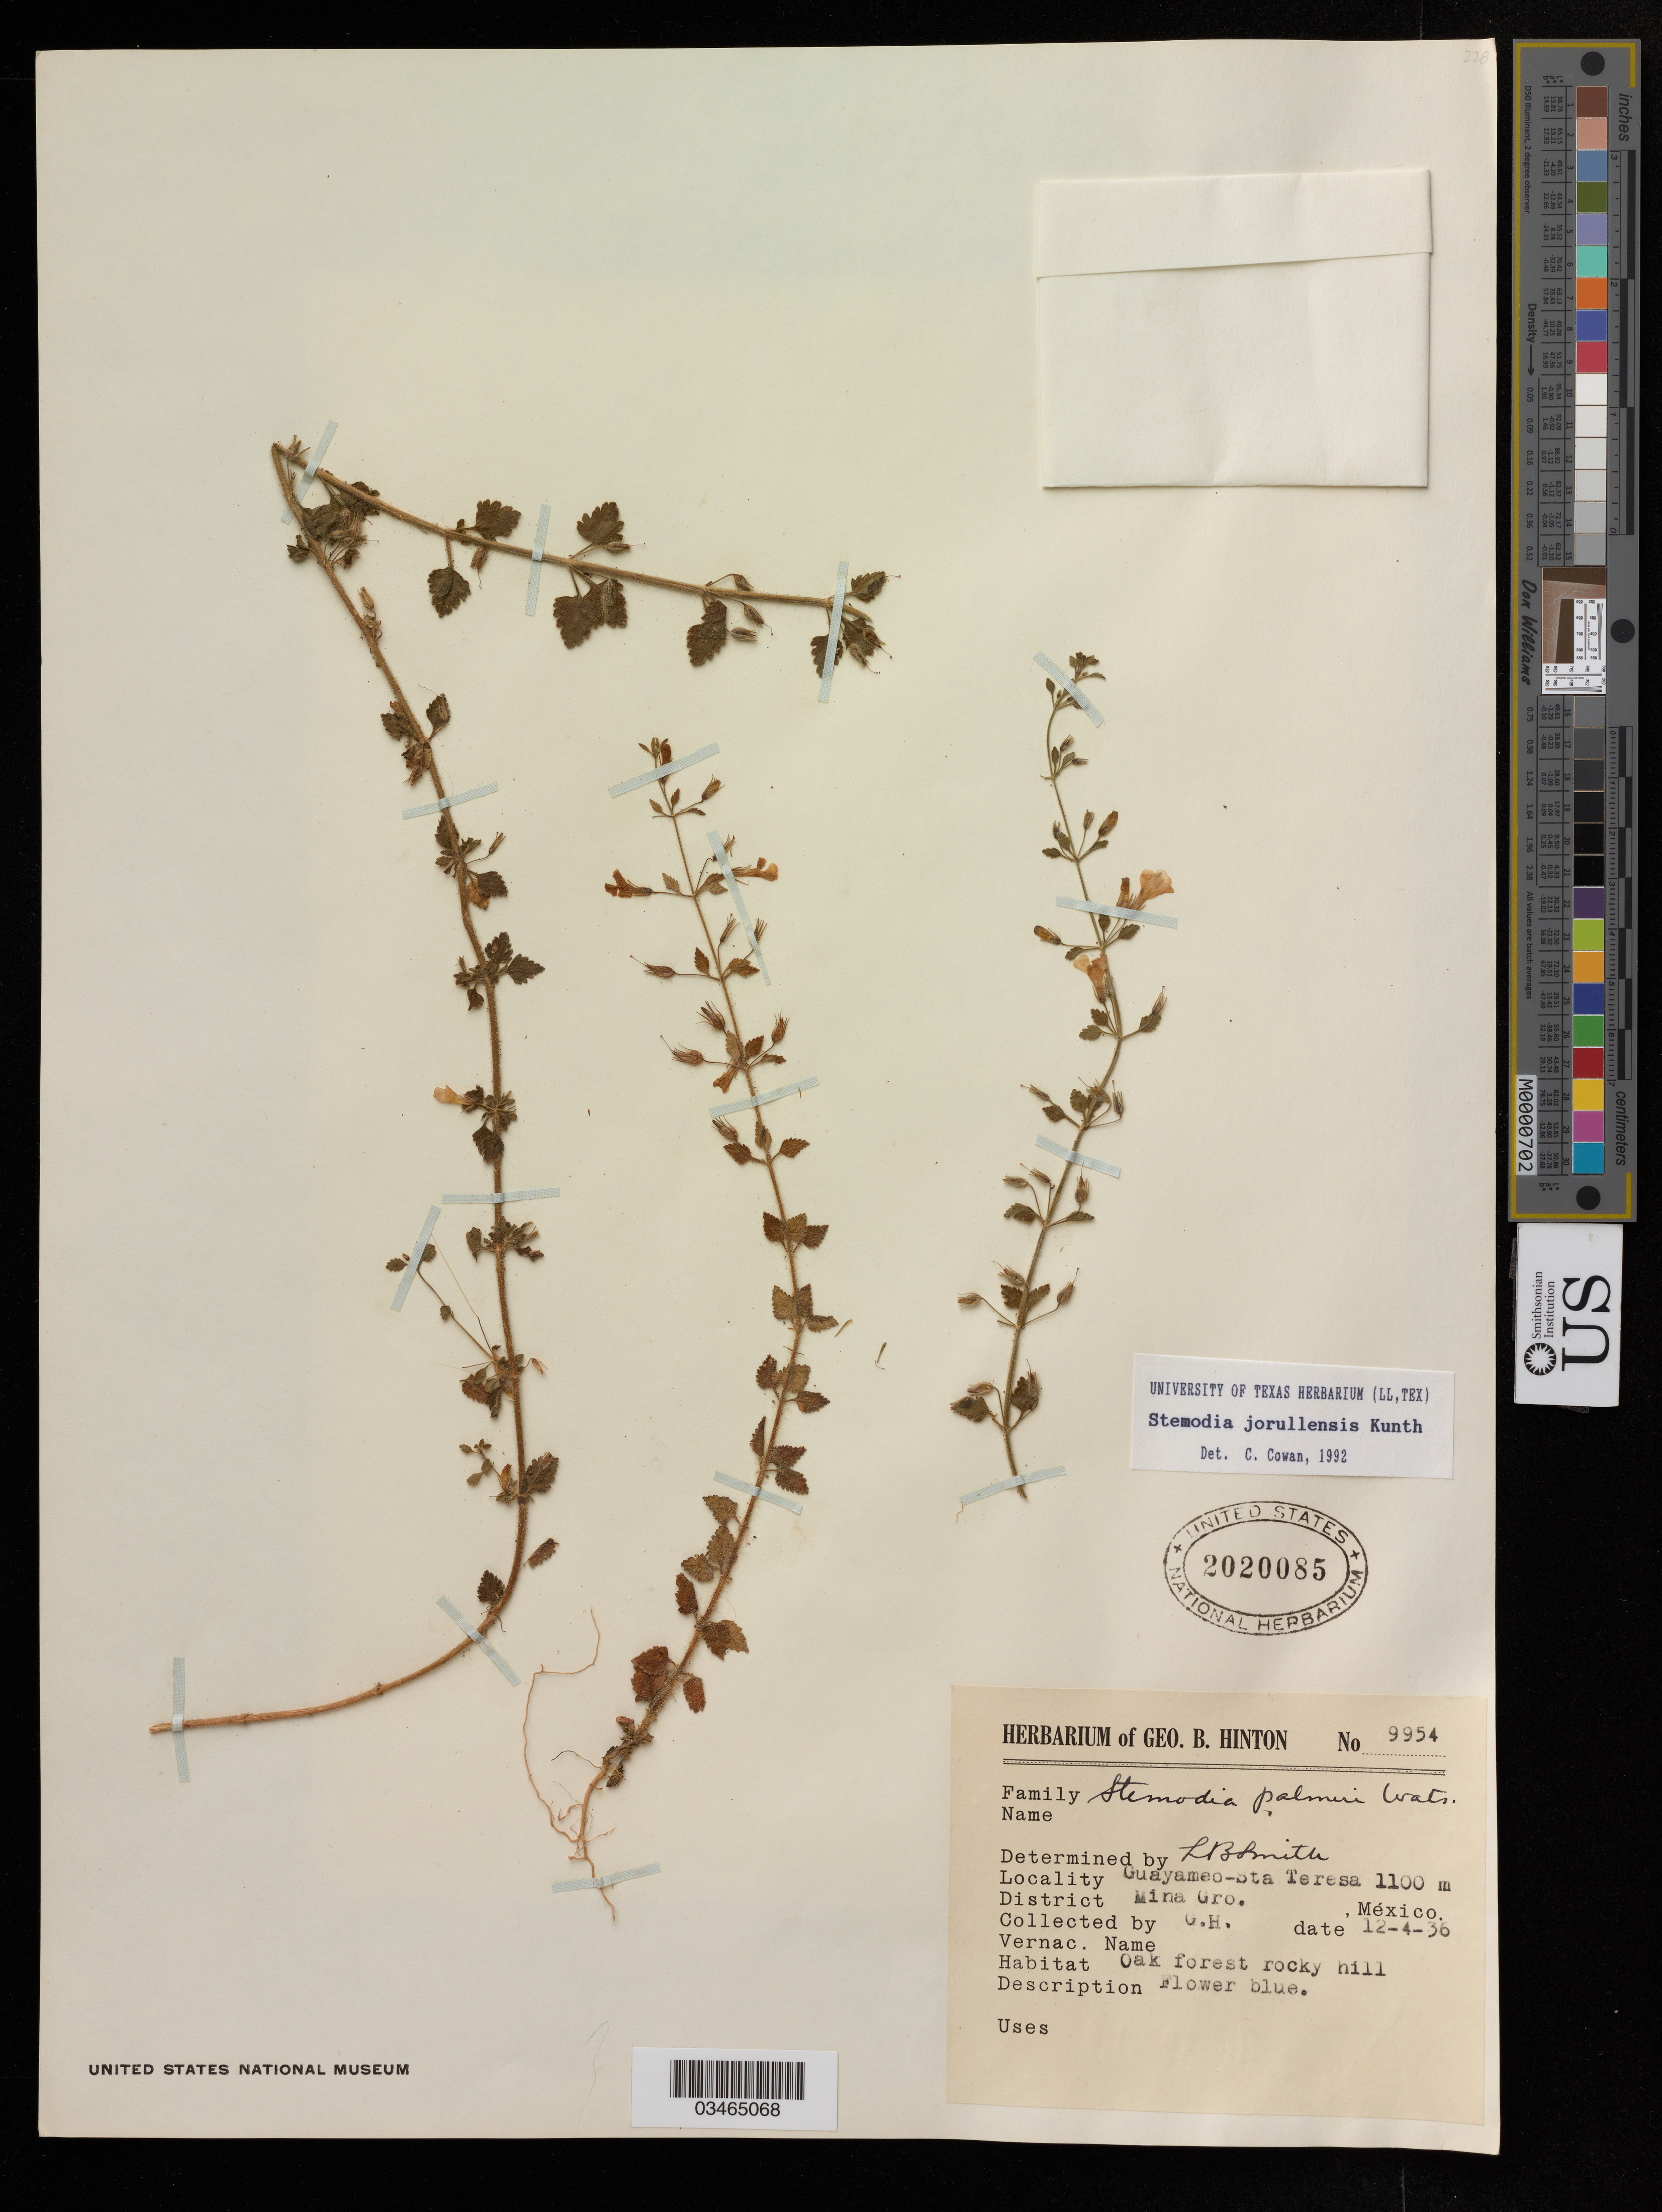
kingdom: Plantae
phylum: Tracheophyta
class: Magnoliopsida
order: Lamiales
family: Plantaginaceae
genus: Stemodia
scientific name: Stemodia jorullensis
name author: Kunth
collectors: G. B. Hinton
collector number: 9954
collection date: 1936-04-12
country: Mexico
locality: Guayameo-Sta Teresa. Mina Gro.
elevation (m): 1100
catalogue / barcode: US 2020085